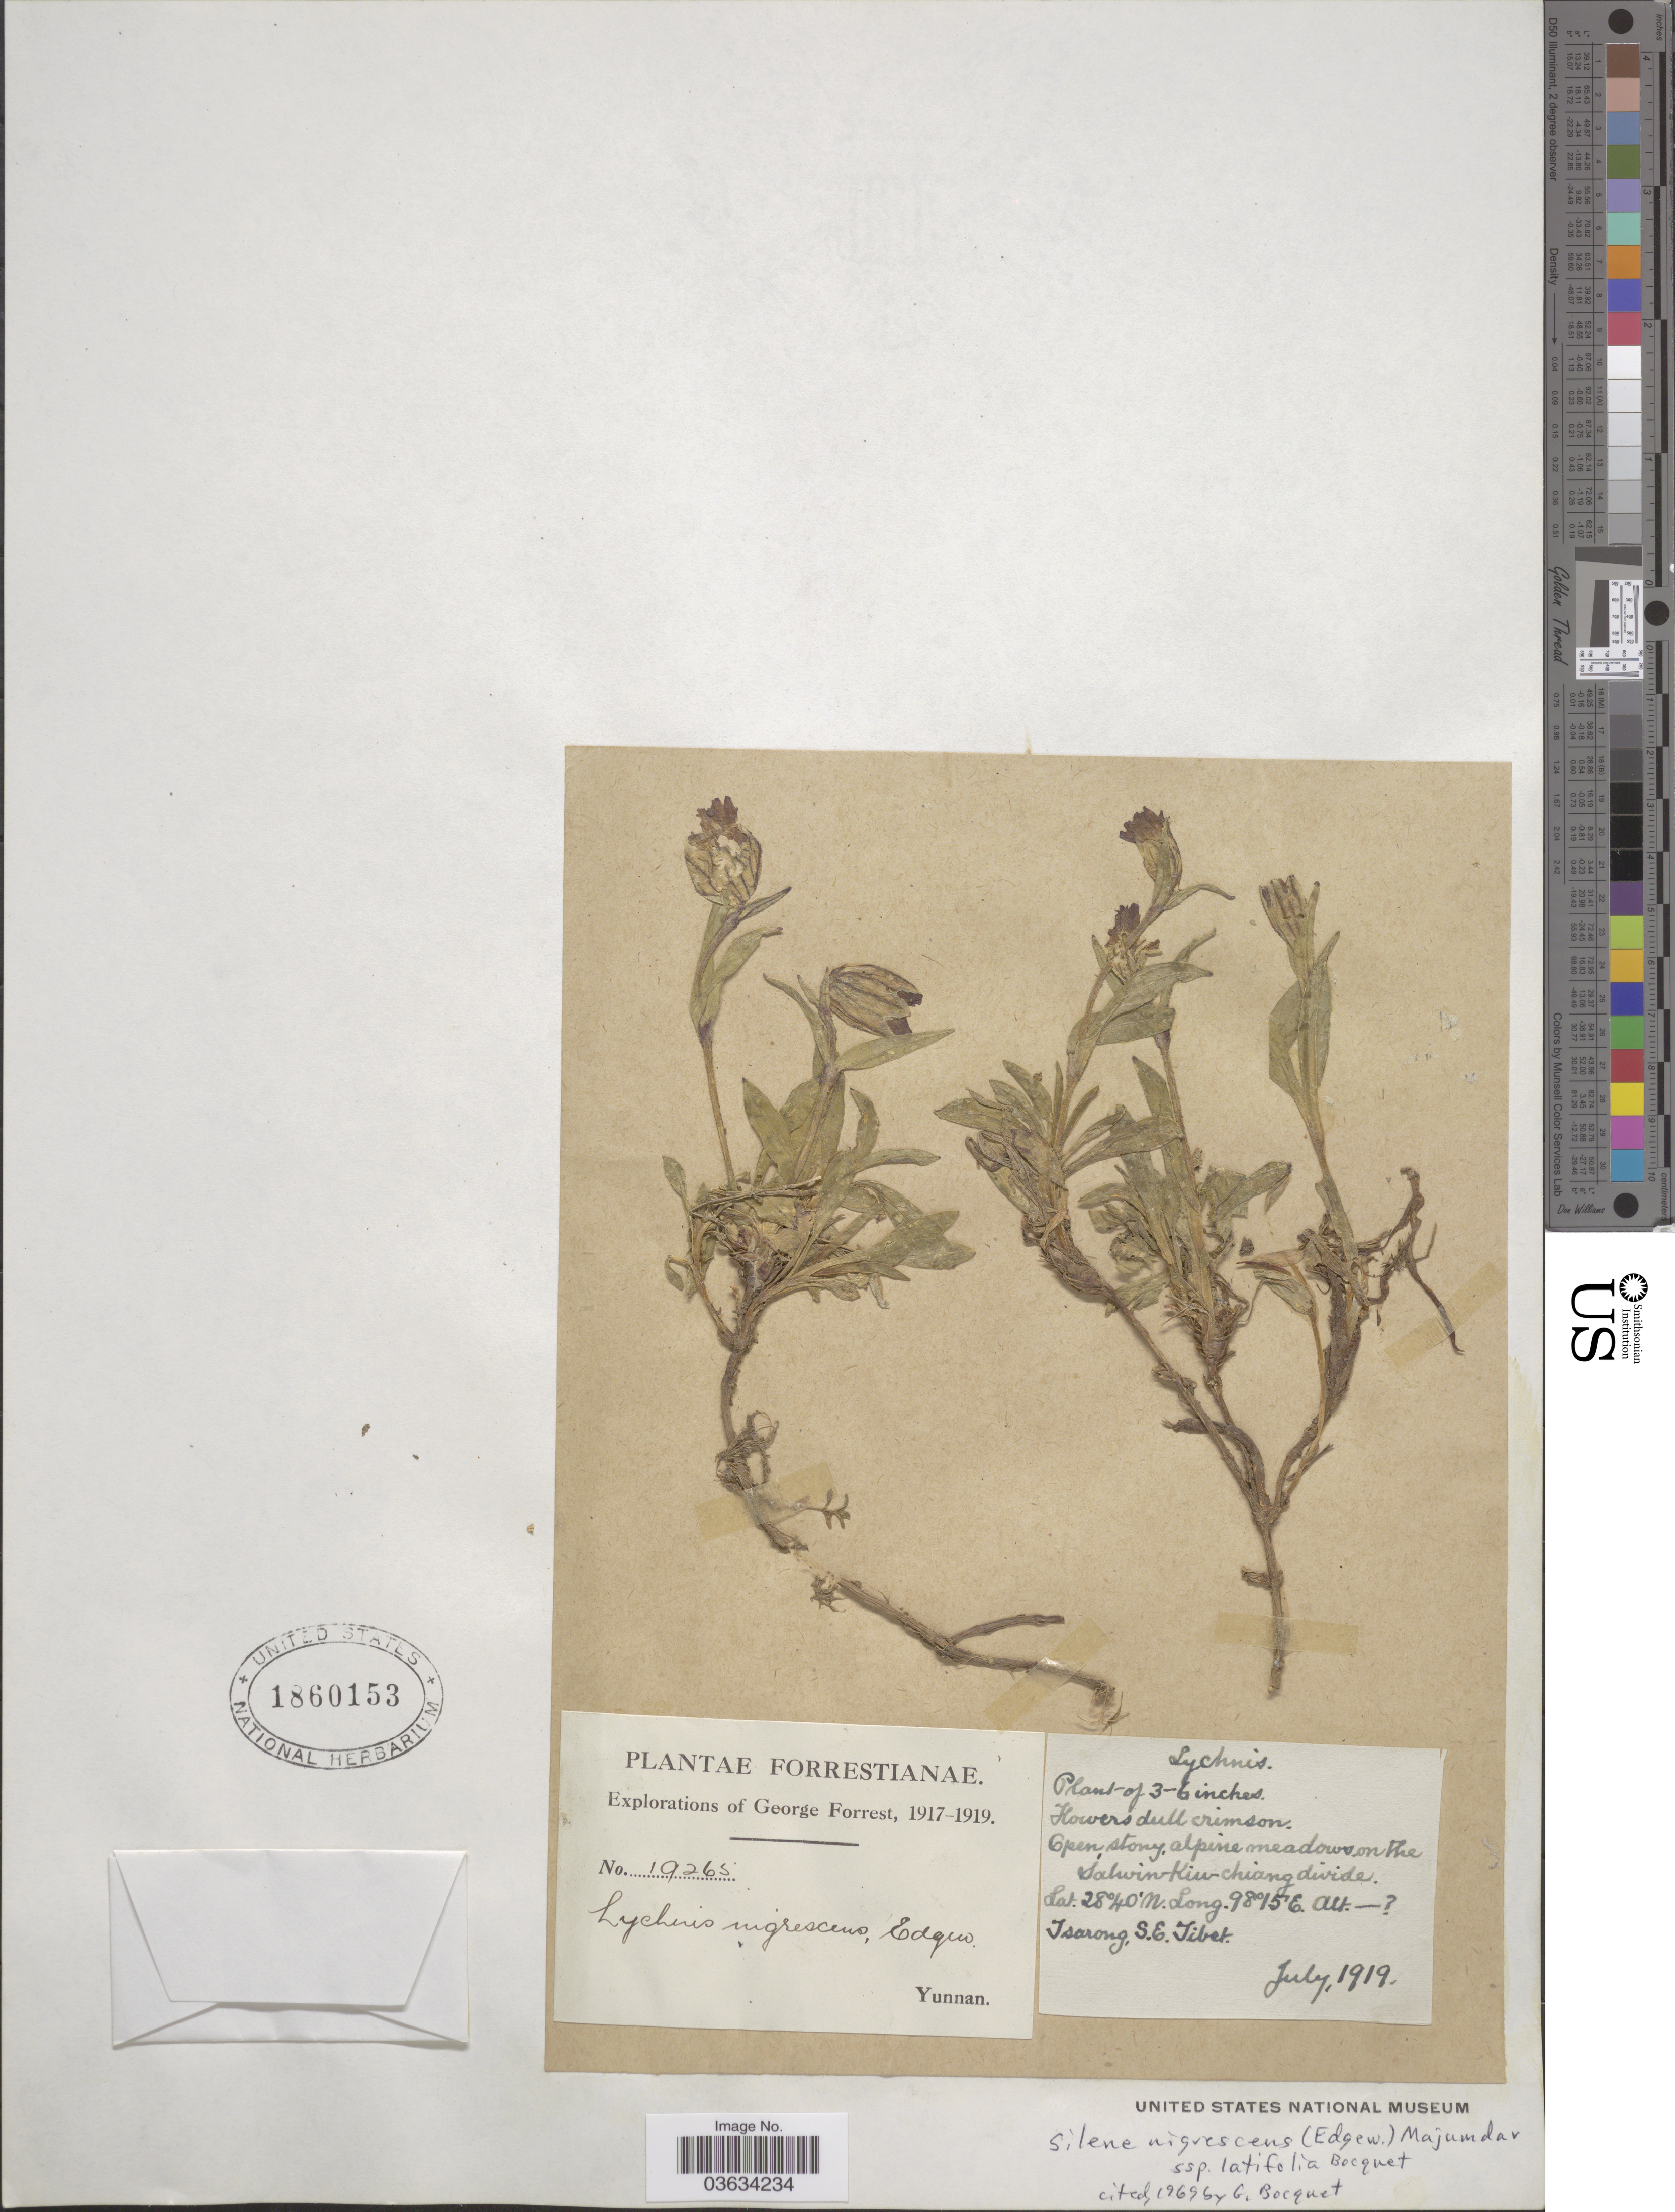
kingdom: Plantae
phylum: Tracheophyta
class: Magnoliopsida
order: Caryophyllales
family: Caryophyllaceae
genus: Silene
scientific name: Silene nigrescens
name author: (Edgew.) Majumdar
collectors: G. Forrest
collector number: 19265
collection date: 1919-07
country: China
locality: Yunnan. Open, stony, alpine meadows on the Salwin-Kiu-chiang divide. Tsarong, S.E. Tibet.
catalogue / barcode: US 1860153